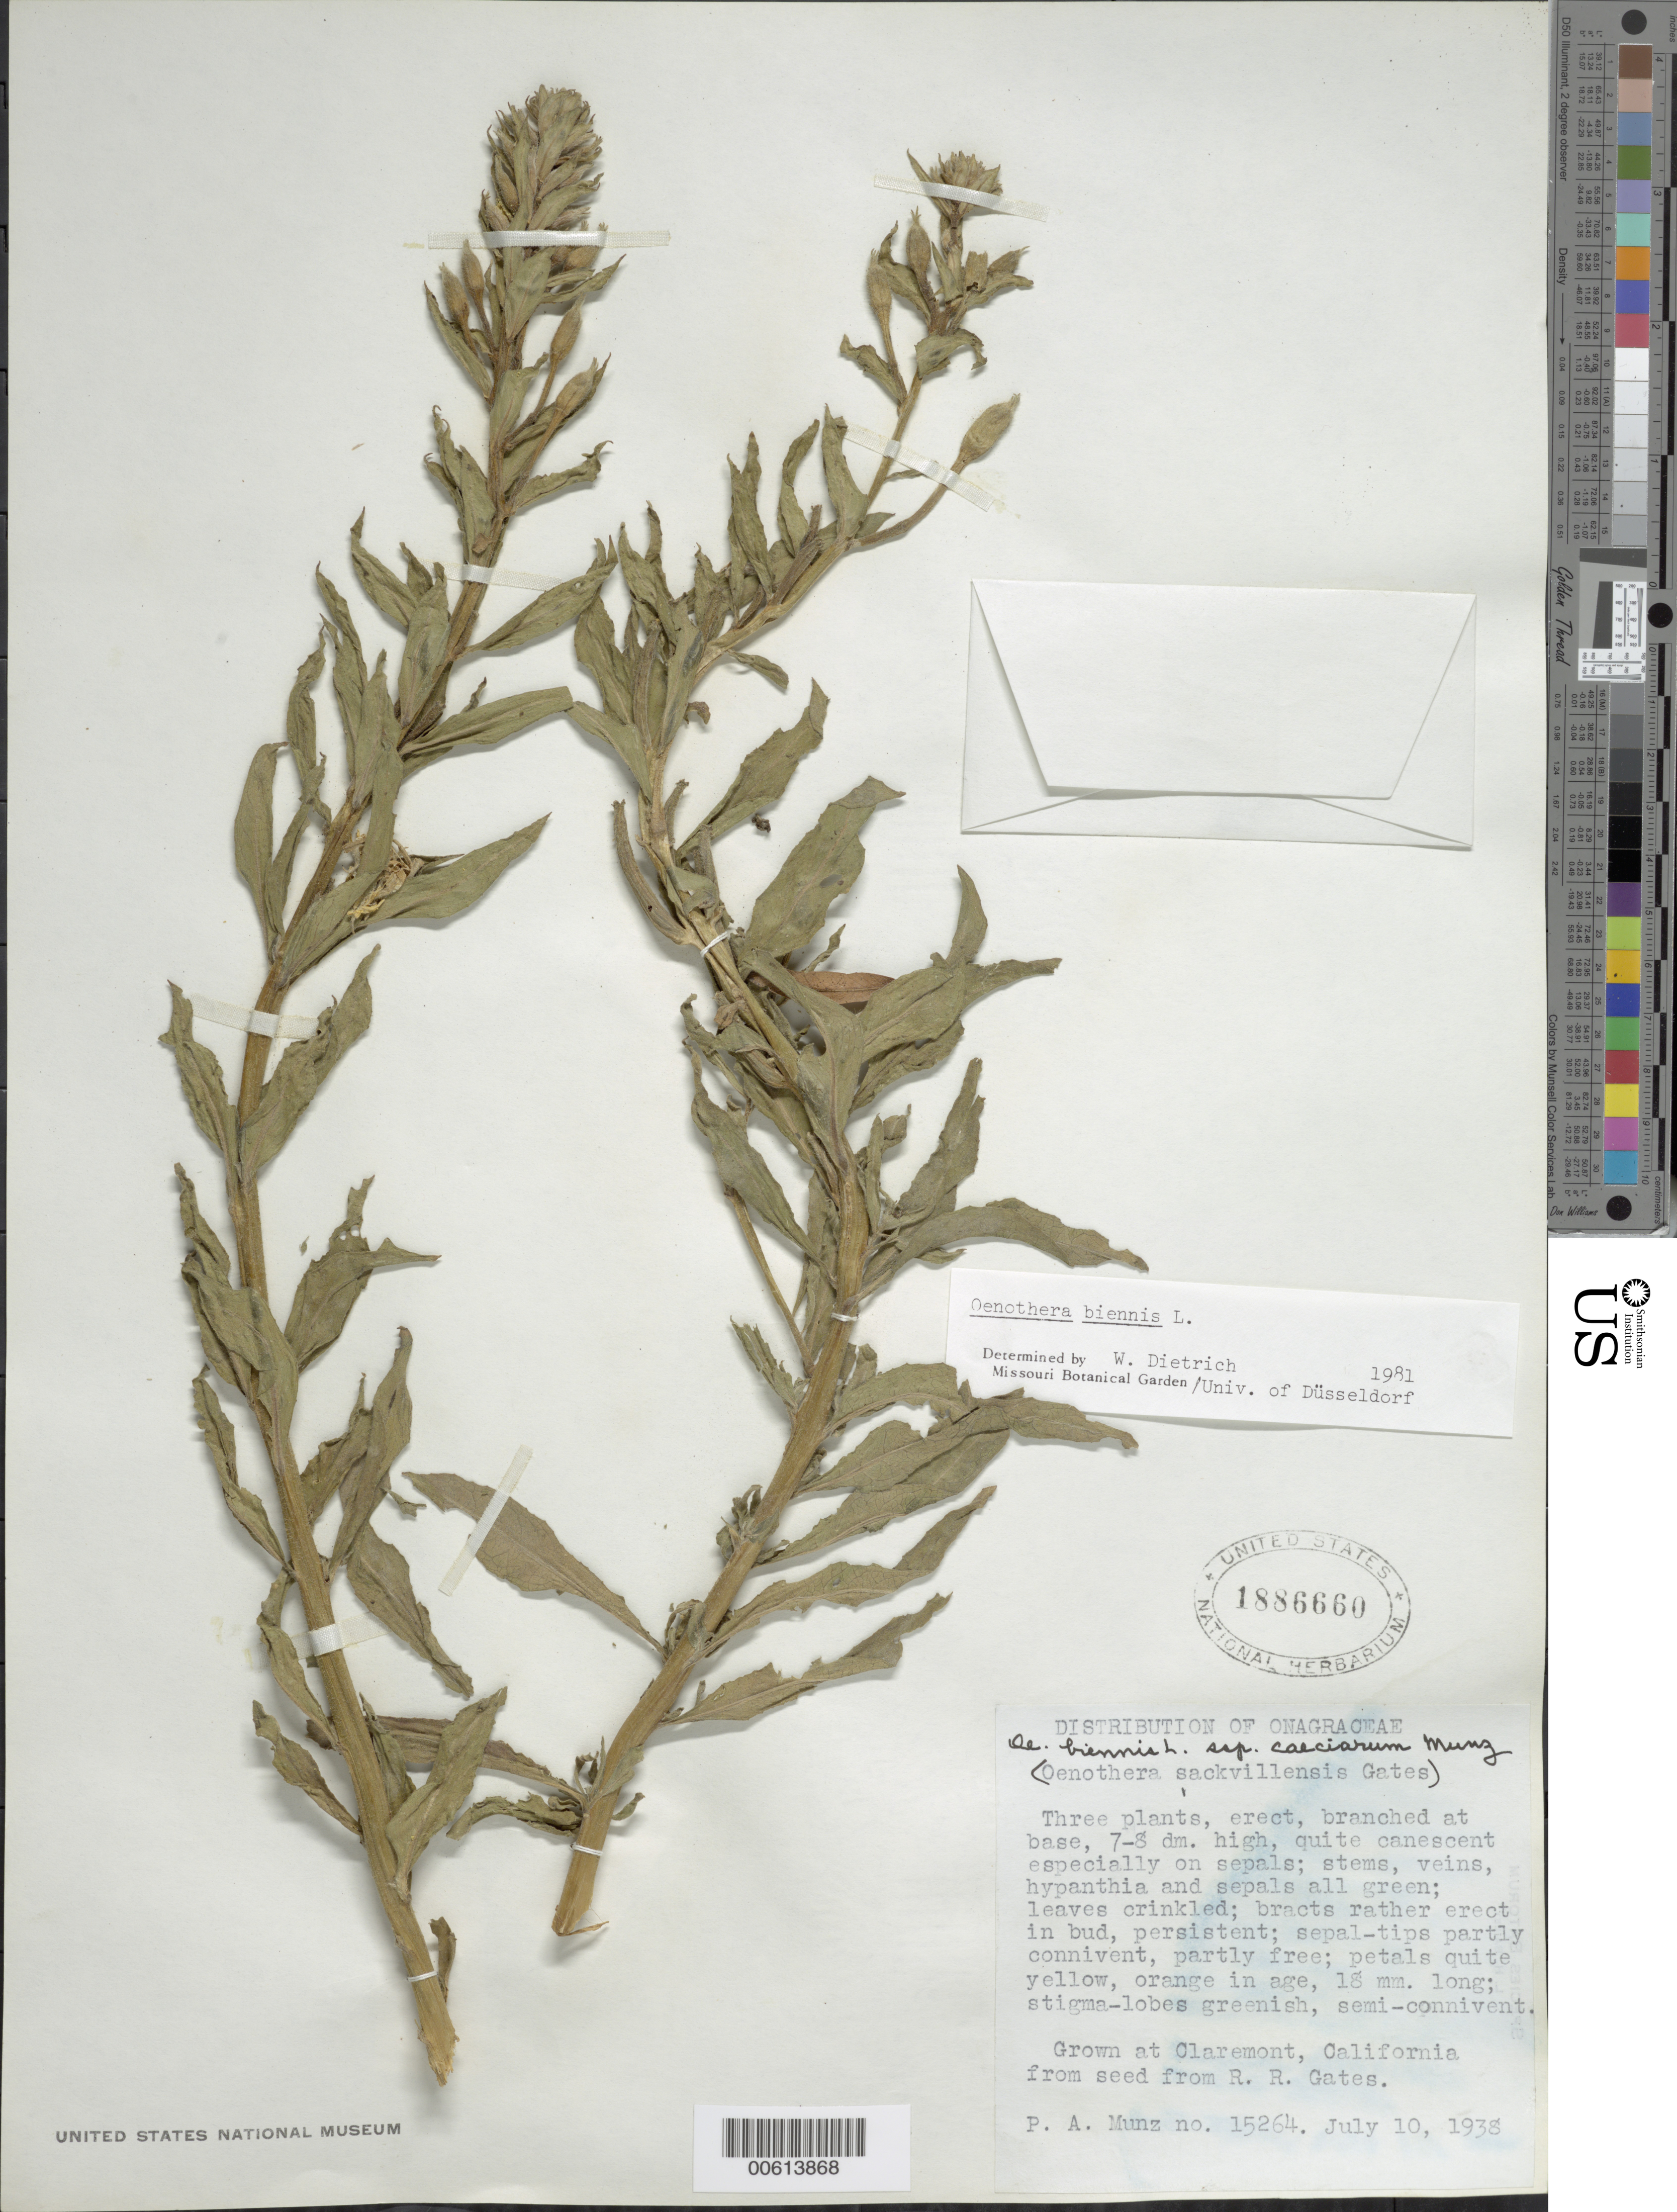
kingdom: Plantae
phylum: Tracheophyta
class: Magnoliopsida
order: Myrtales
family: Onagraceae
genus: Oenothera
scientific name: Oenothera biennis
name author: L.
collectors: P. A. Munz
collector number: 15264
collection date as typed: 10 Jul 1938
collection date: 1938-07-10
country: United States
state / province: California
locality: Claremont, Pomona College Herbarium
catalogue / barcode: US 1886660